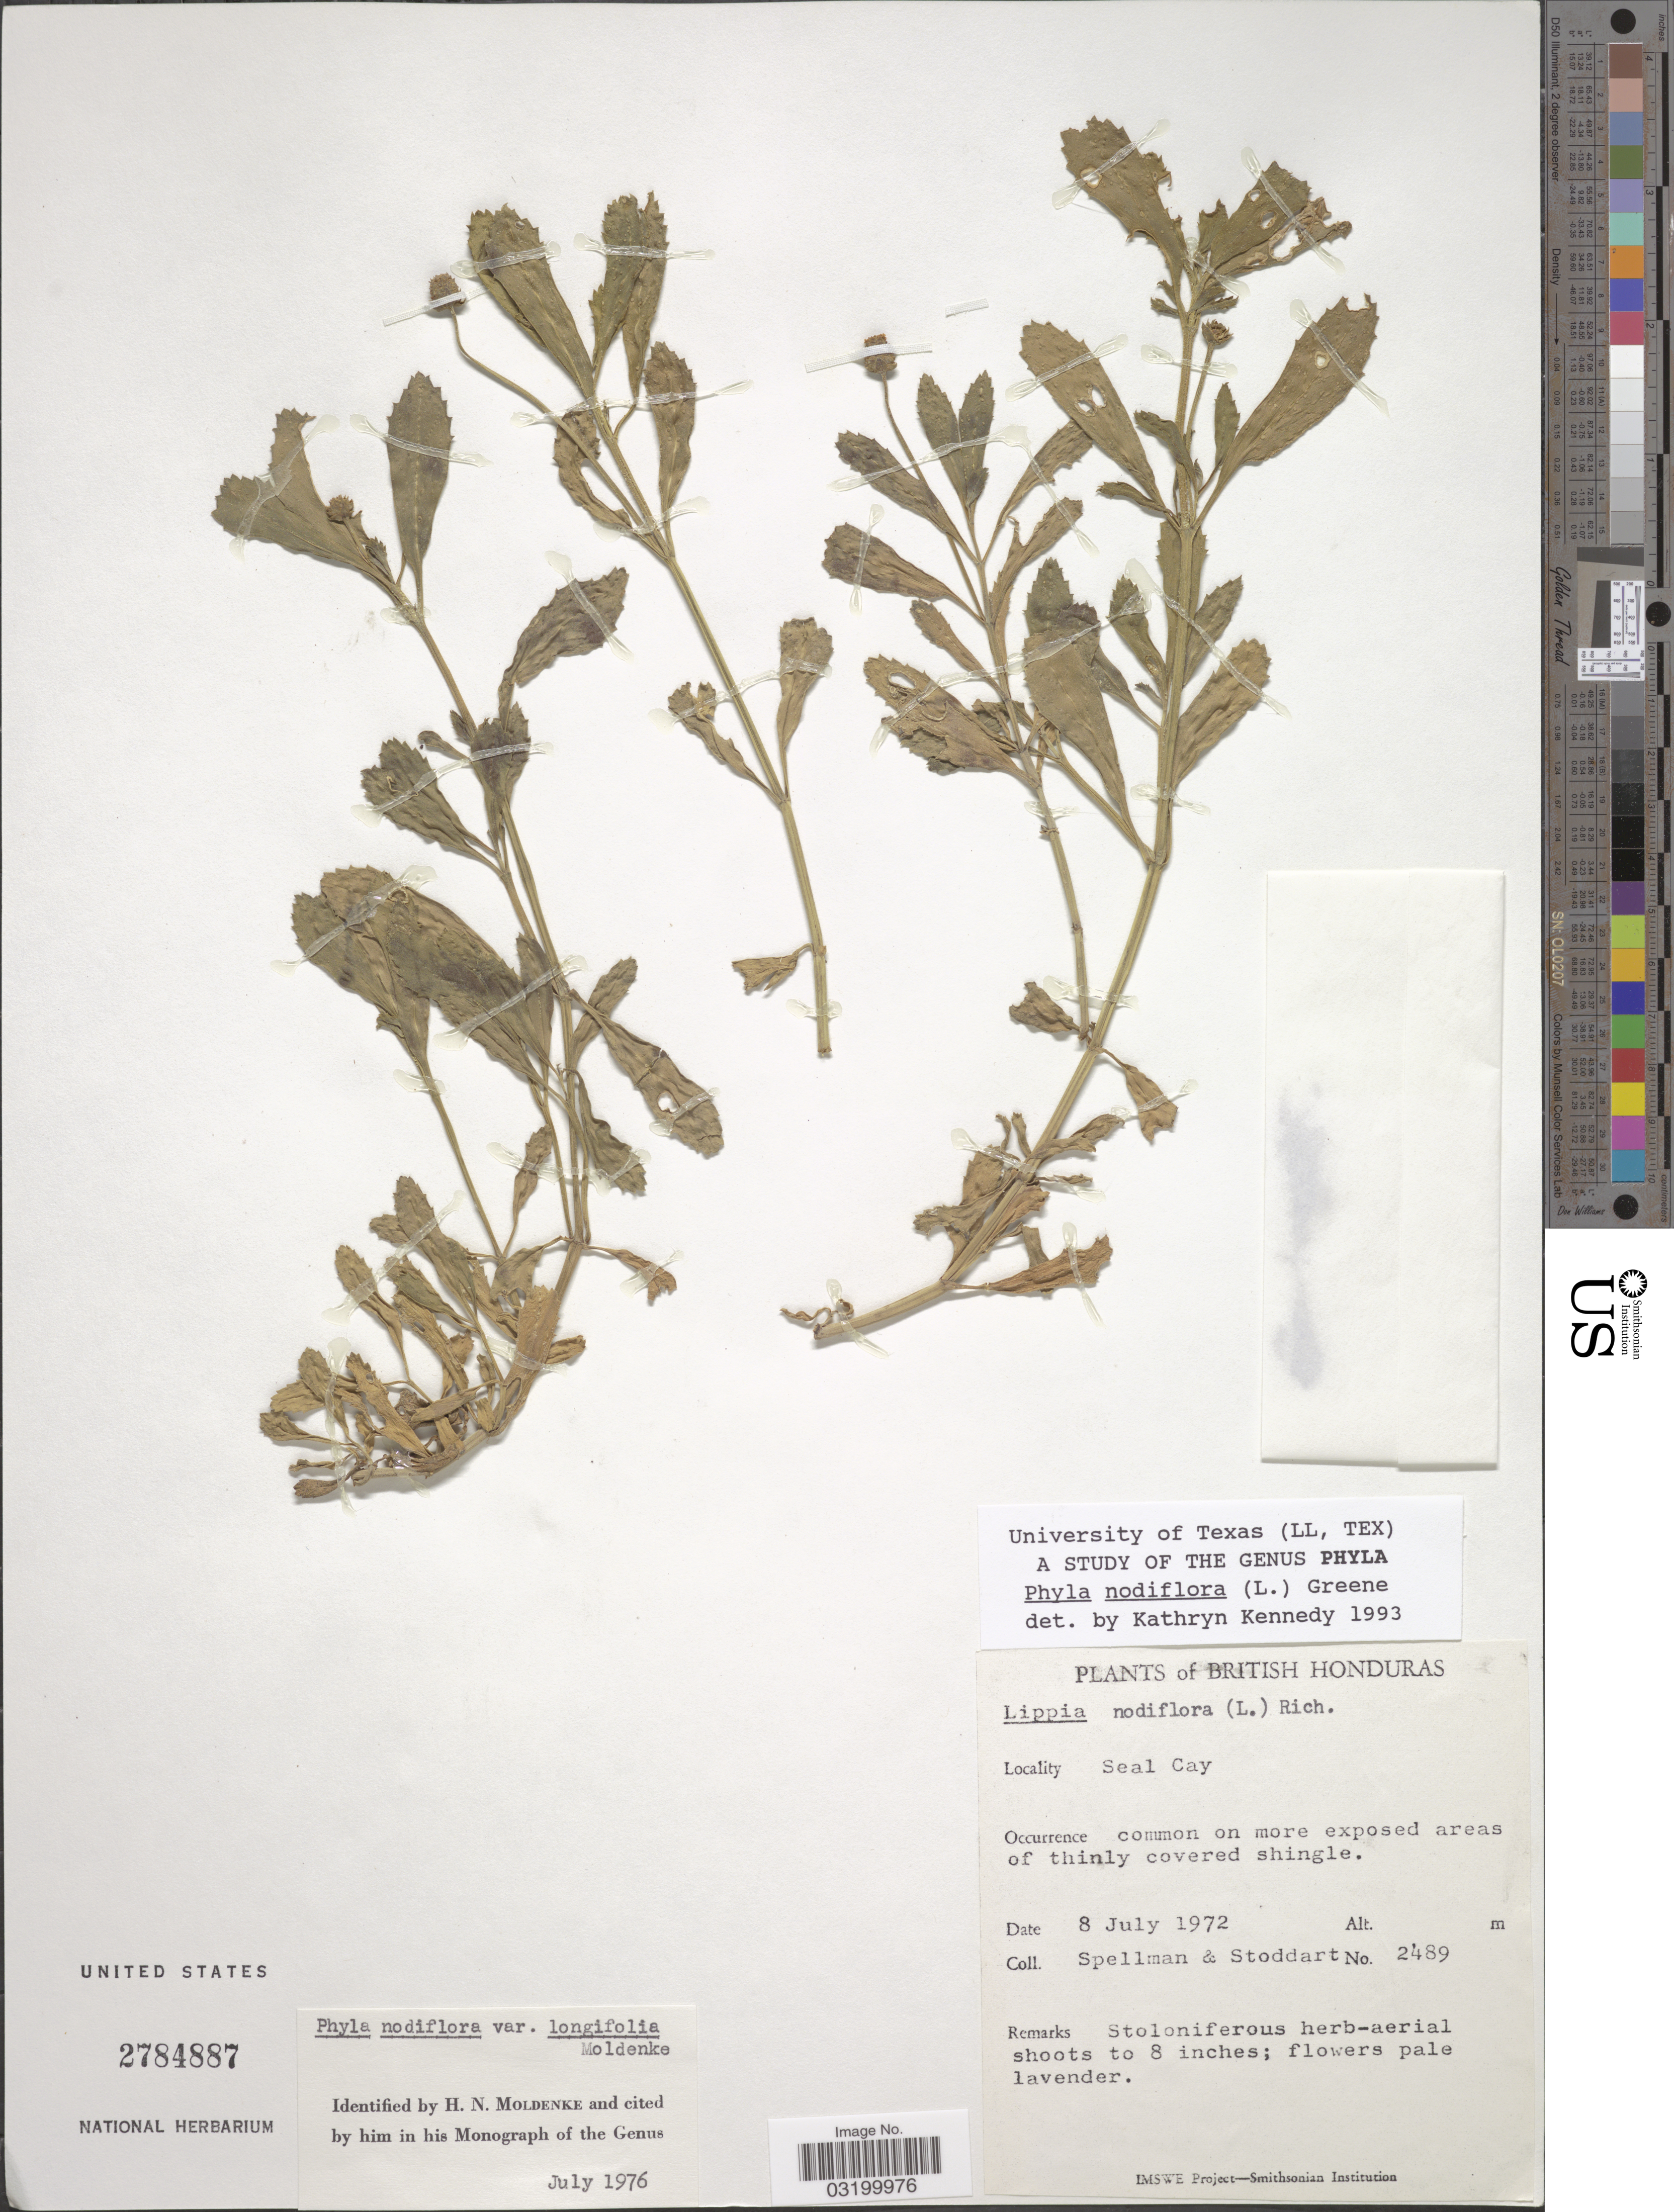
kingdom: Plantae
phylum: Tracheophyta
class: Magnoliopsida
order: Lamiales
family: Verbenaceae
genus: Phyla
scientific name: Phyla nodiflora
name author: (L.) Greene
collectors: Spellman, -- & -. Stoddart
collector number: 2489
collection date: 1972-07-08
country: Belize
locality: British Honduras. Seal Cay.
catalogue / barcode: US 2784887